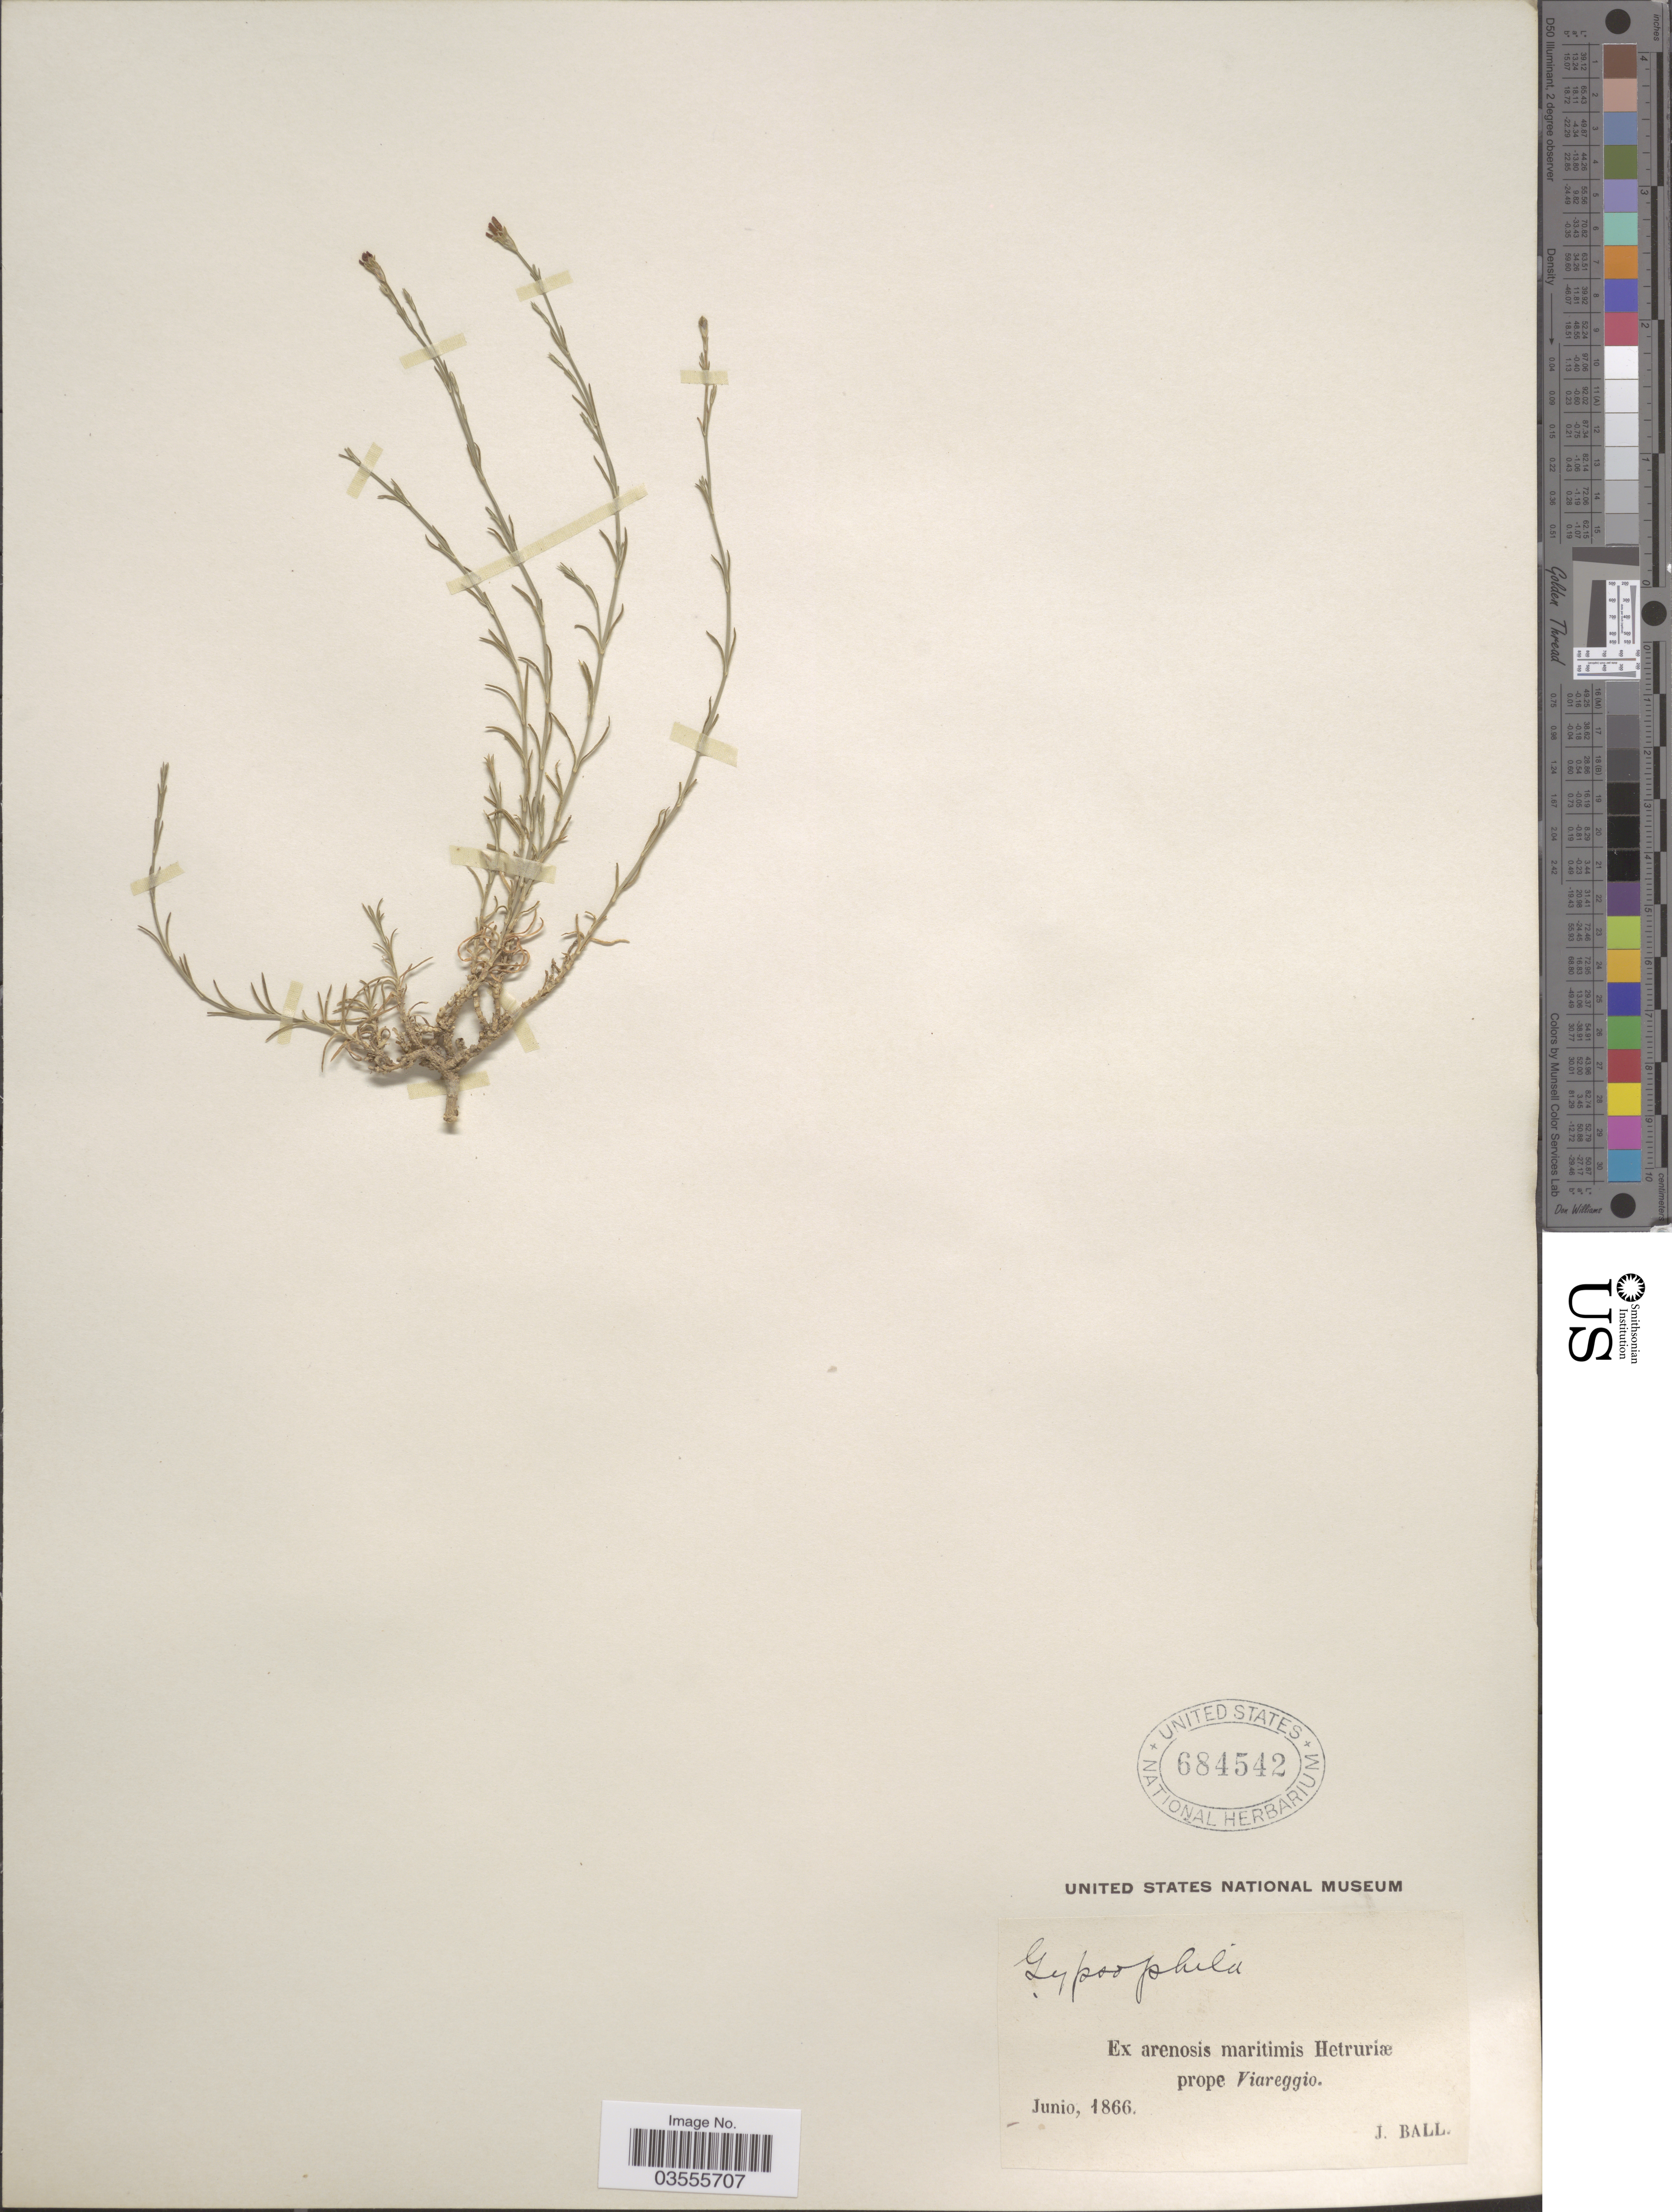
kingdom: Plantae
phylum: Tracheophyta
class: Magnoliopsida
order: Caryophyllales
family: Caryophyllaceae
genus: Petrorhagia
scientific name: Petrorhagia saxifraga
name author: (L.) Link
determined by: Rabeler, R. K.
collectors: J. Ball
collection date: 1866-06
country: Italy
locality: Ex arenosis maritimis Hetruriæ prope Viareggio.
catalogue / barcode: US 684542